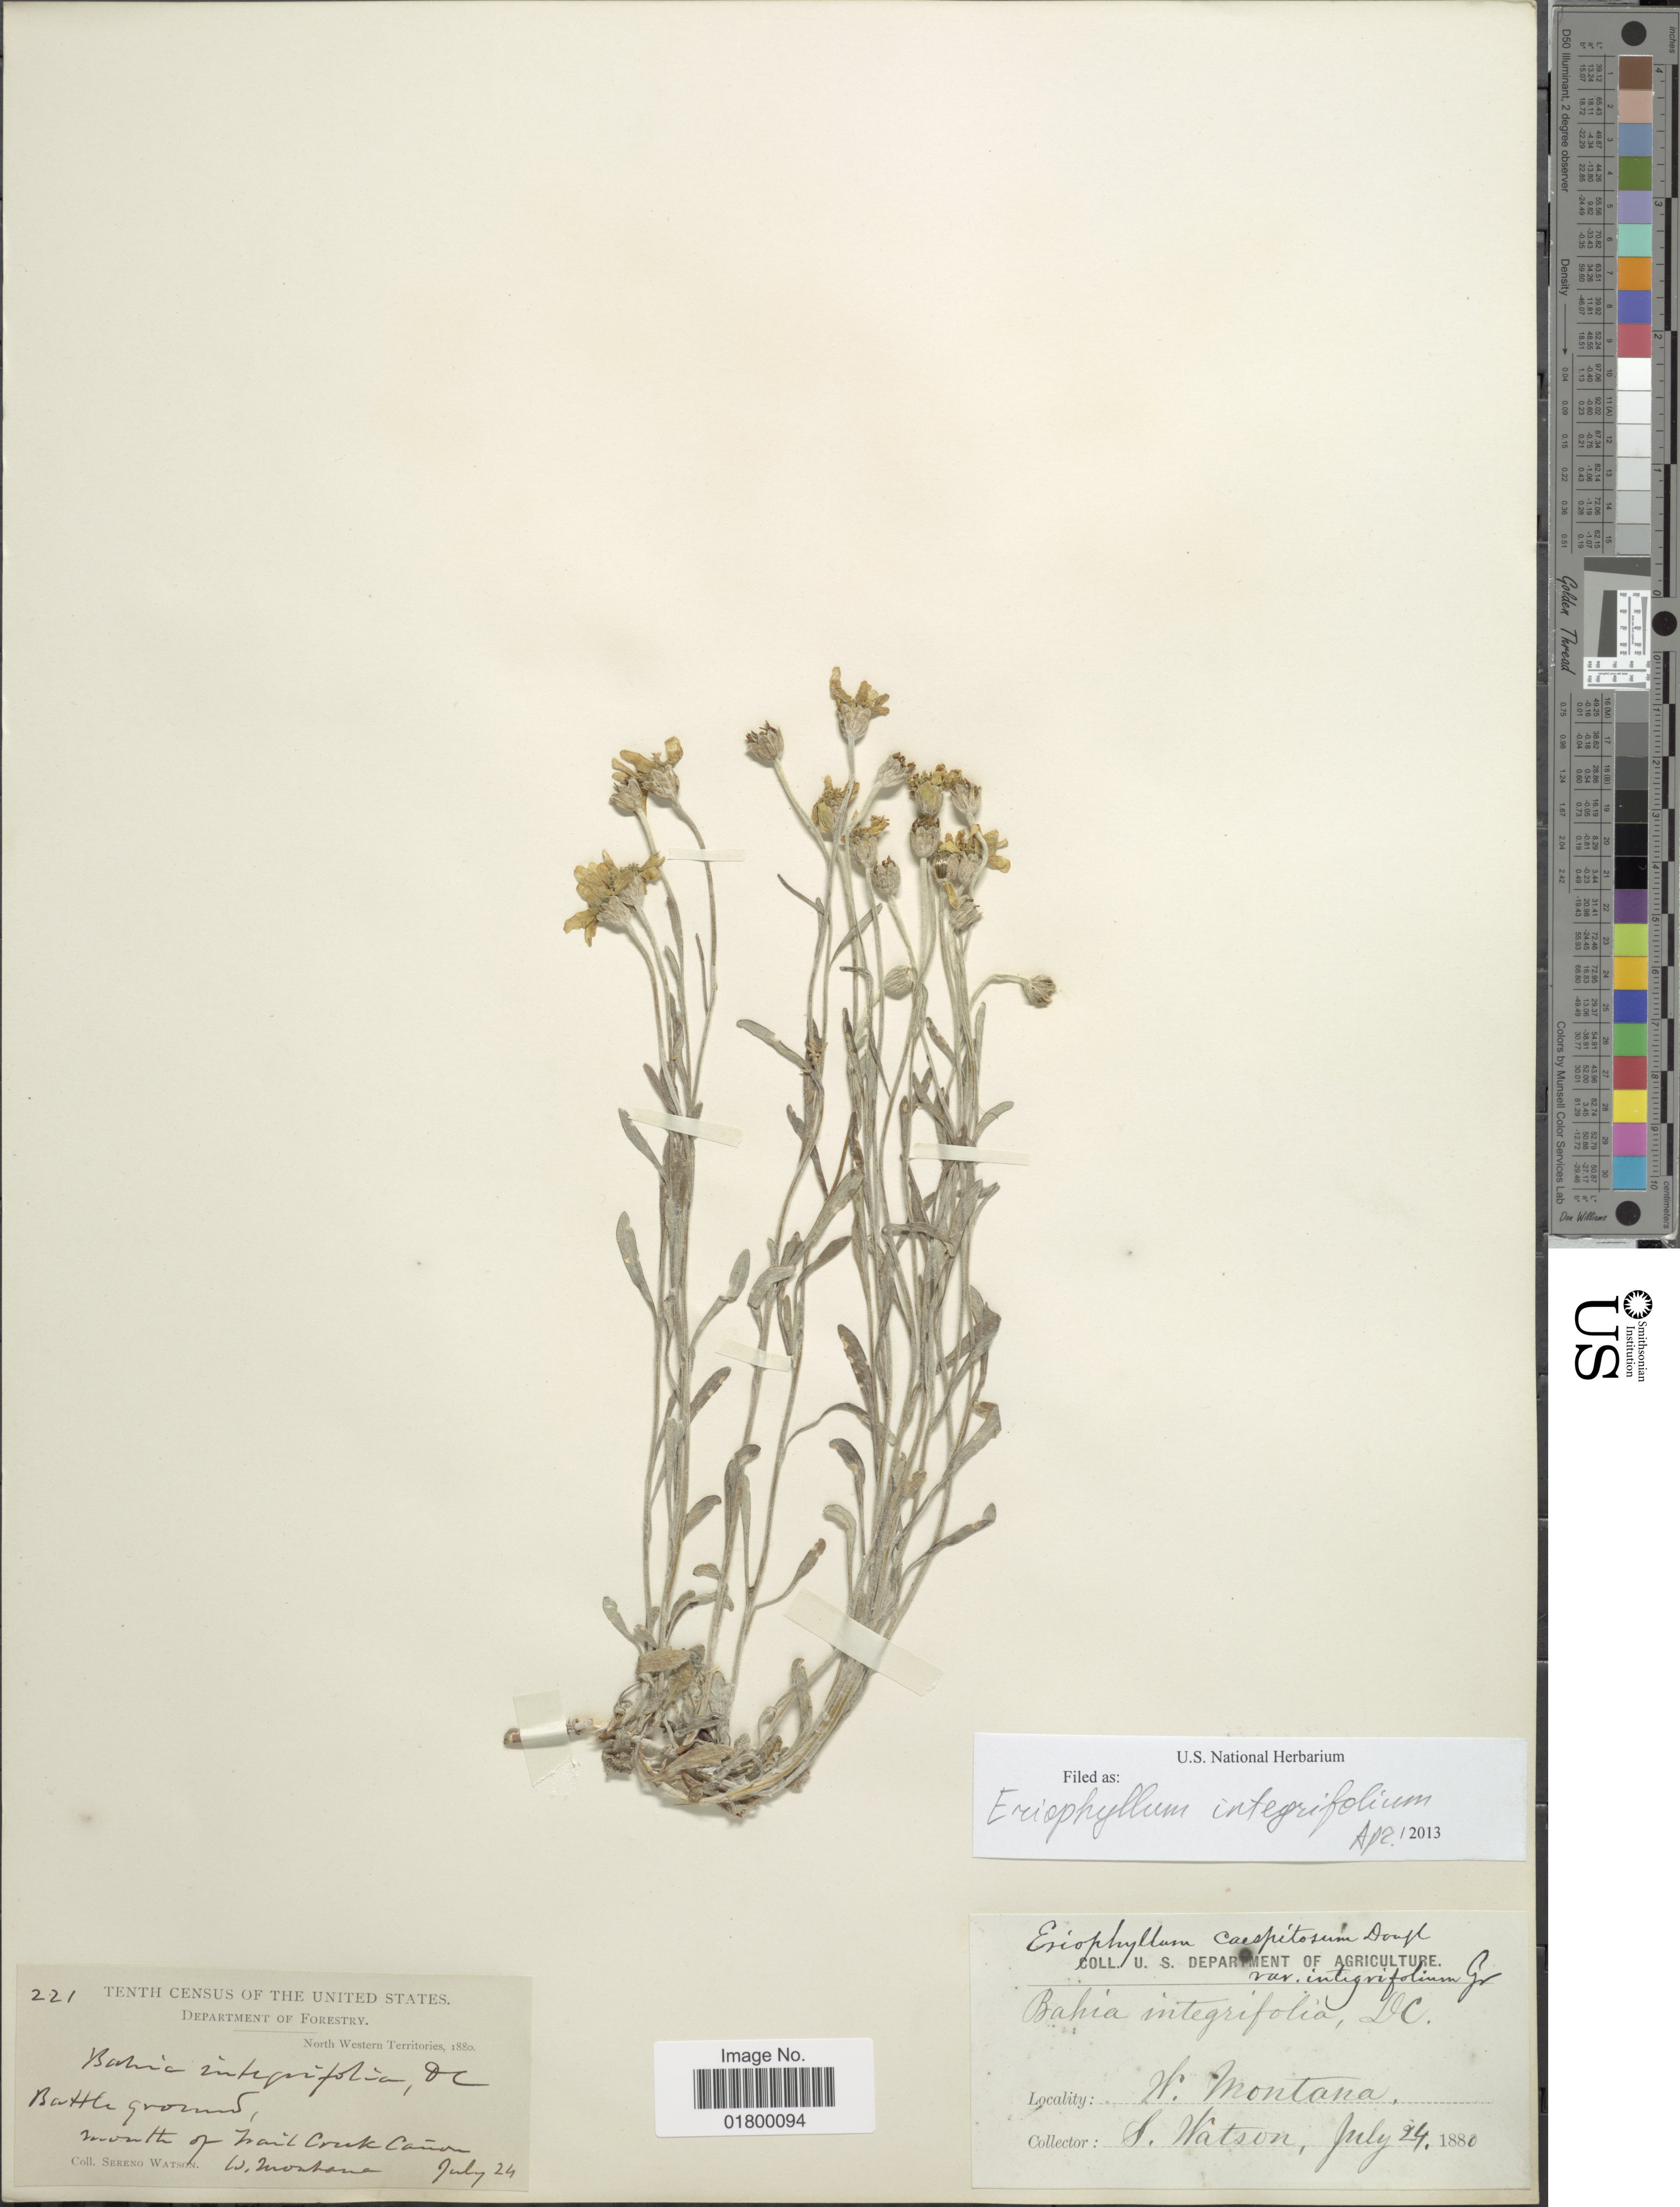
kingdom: Plantae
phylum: Tracheophyta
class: Magnoliopsida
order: Asterales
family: Asteraceae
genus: Eriophyllum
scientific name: Eriophyllum integrifolium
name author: (Hook.) Greene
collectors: S. Watson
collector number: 221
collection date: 1880-07-24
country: United States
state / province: Montana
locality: Tenth Census of the United States, Department of Forestry, North Western Territories, mouth of trail Creek Canon